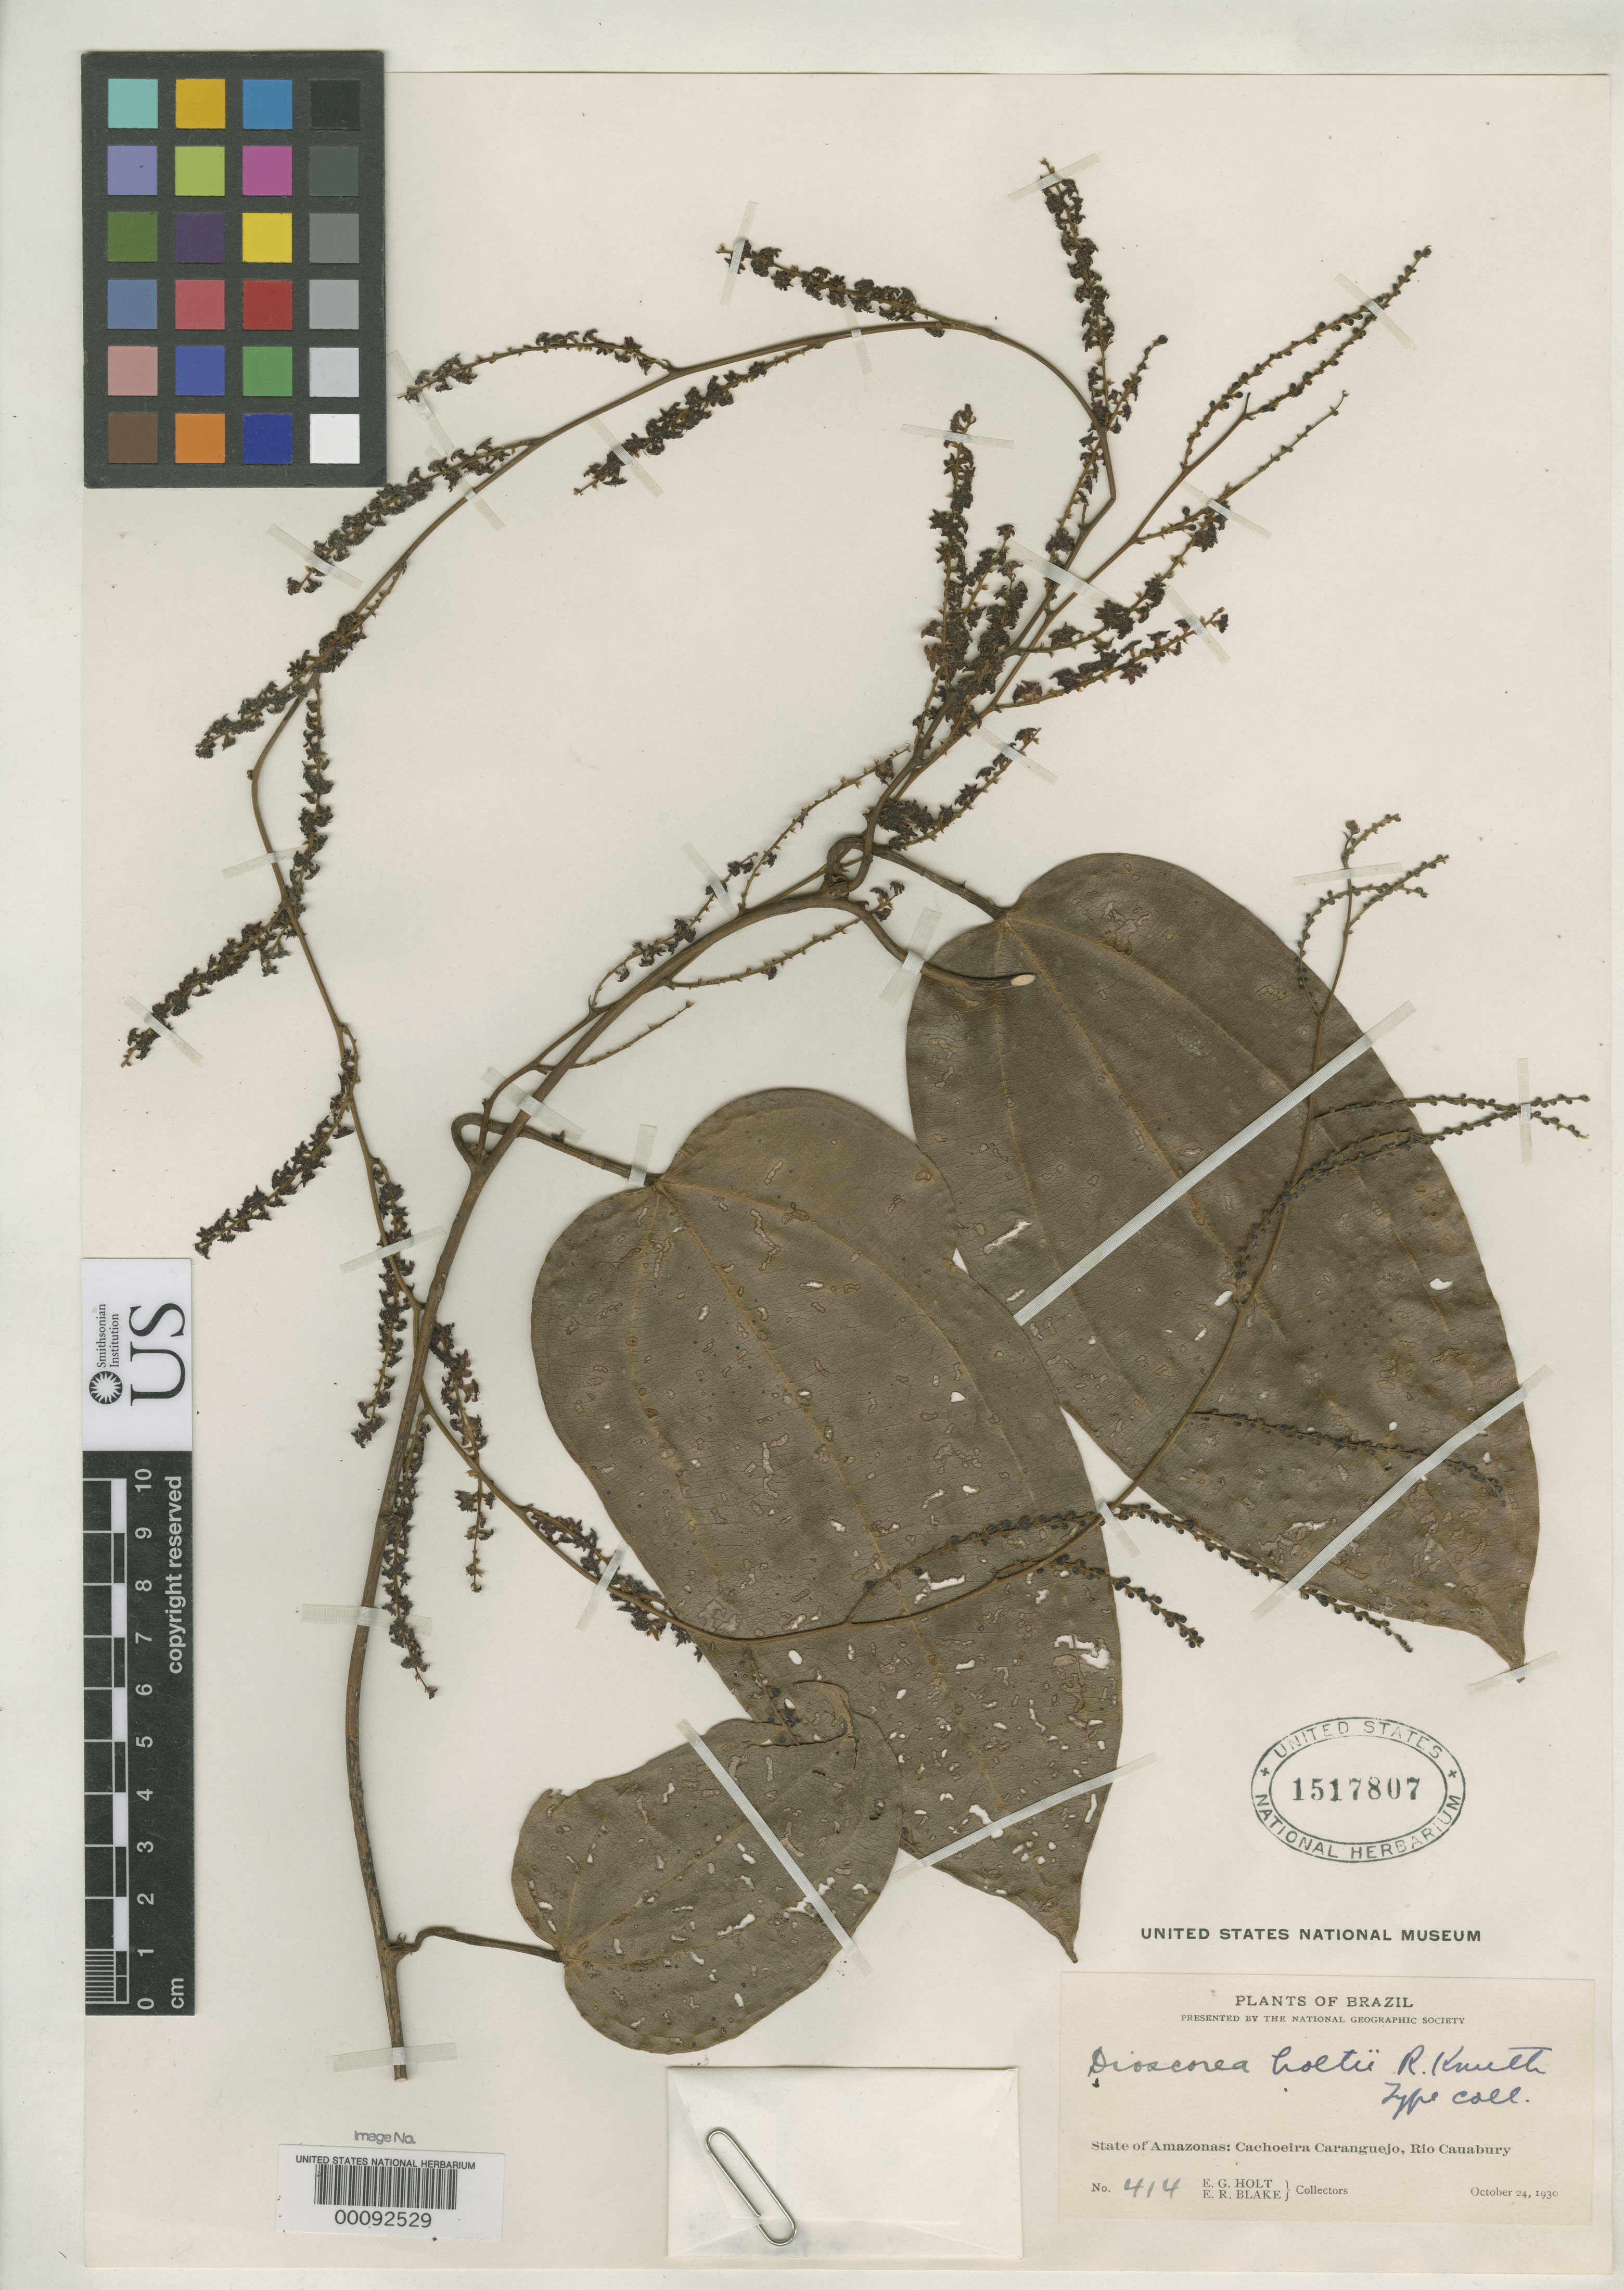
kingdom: Plantae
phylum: Tracheophyta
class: Liliopsida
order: Dioscoreales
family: Dioscoreaceae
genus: Dioscorea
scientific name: Dioscorea holtii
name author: R. Knuth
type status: Isotype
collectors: E. Holt & E. R. Blake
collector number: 414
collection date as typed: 24 Oct 1930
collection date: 1930-10-24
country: Brazil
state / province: Amazonas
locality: Cachoeira caranguejo, Riocauabury.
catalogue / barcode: US 1517807